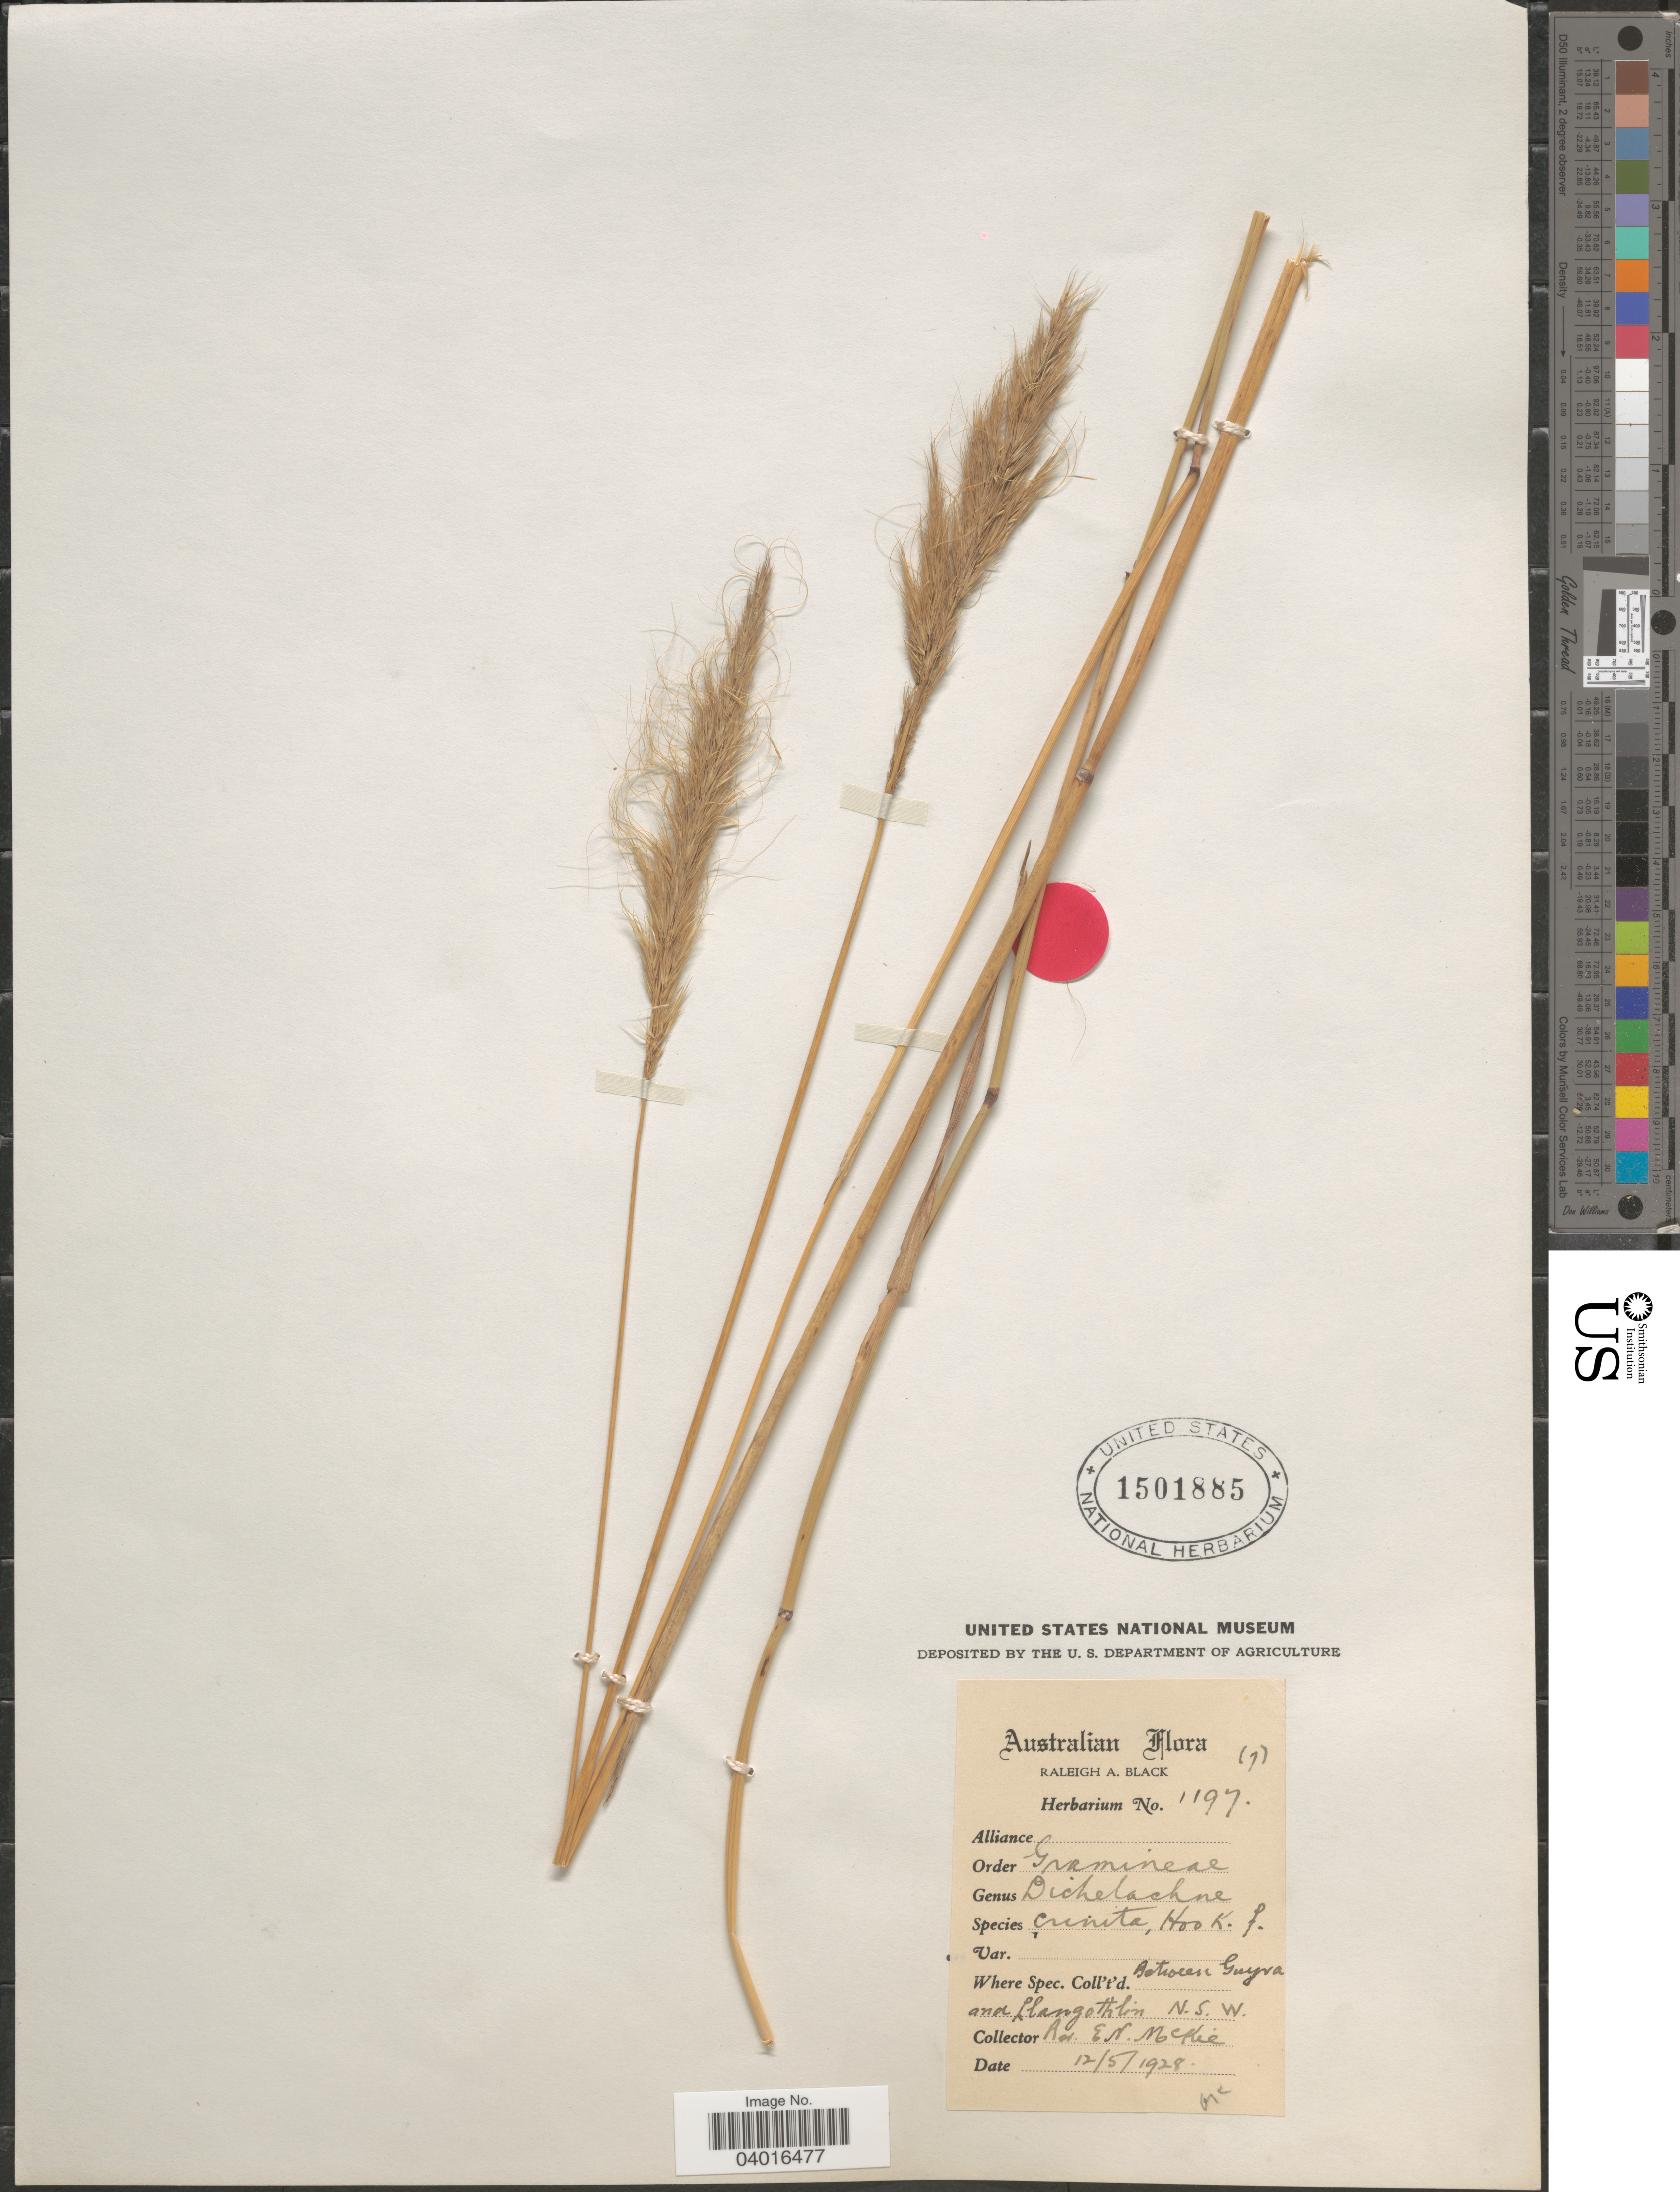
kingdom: Plantae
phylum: Tracheophyta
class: Liliopsida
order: Poales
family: Poaceae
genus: Dichelachne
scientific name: Dichelachne crinita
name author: Hook. f.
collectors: E. Mckee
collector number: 1197/(7)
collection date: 1928-05-12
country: Australia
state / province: New South Wales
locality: Between Guyra and Llangothlin.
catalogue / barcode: US 1501885